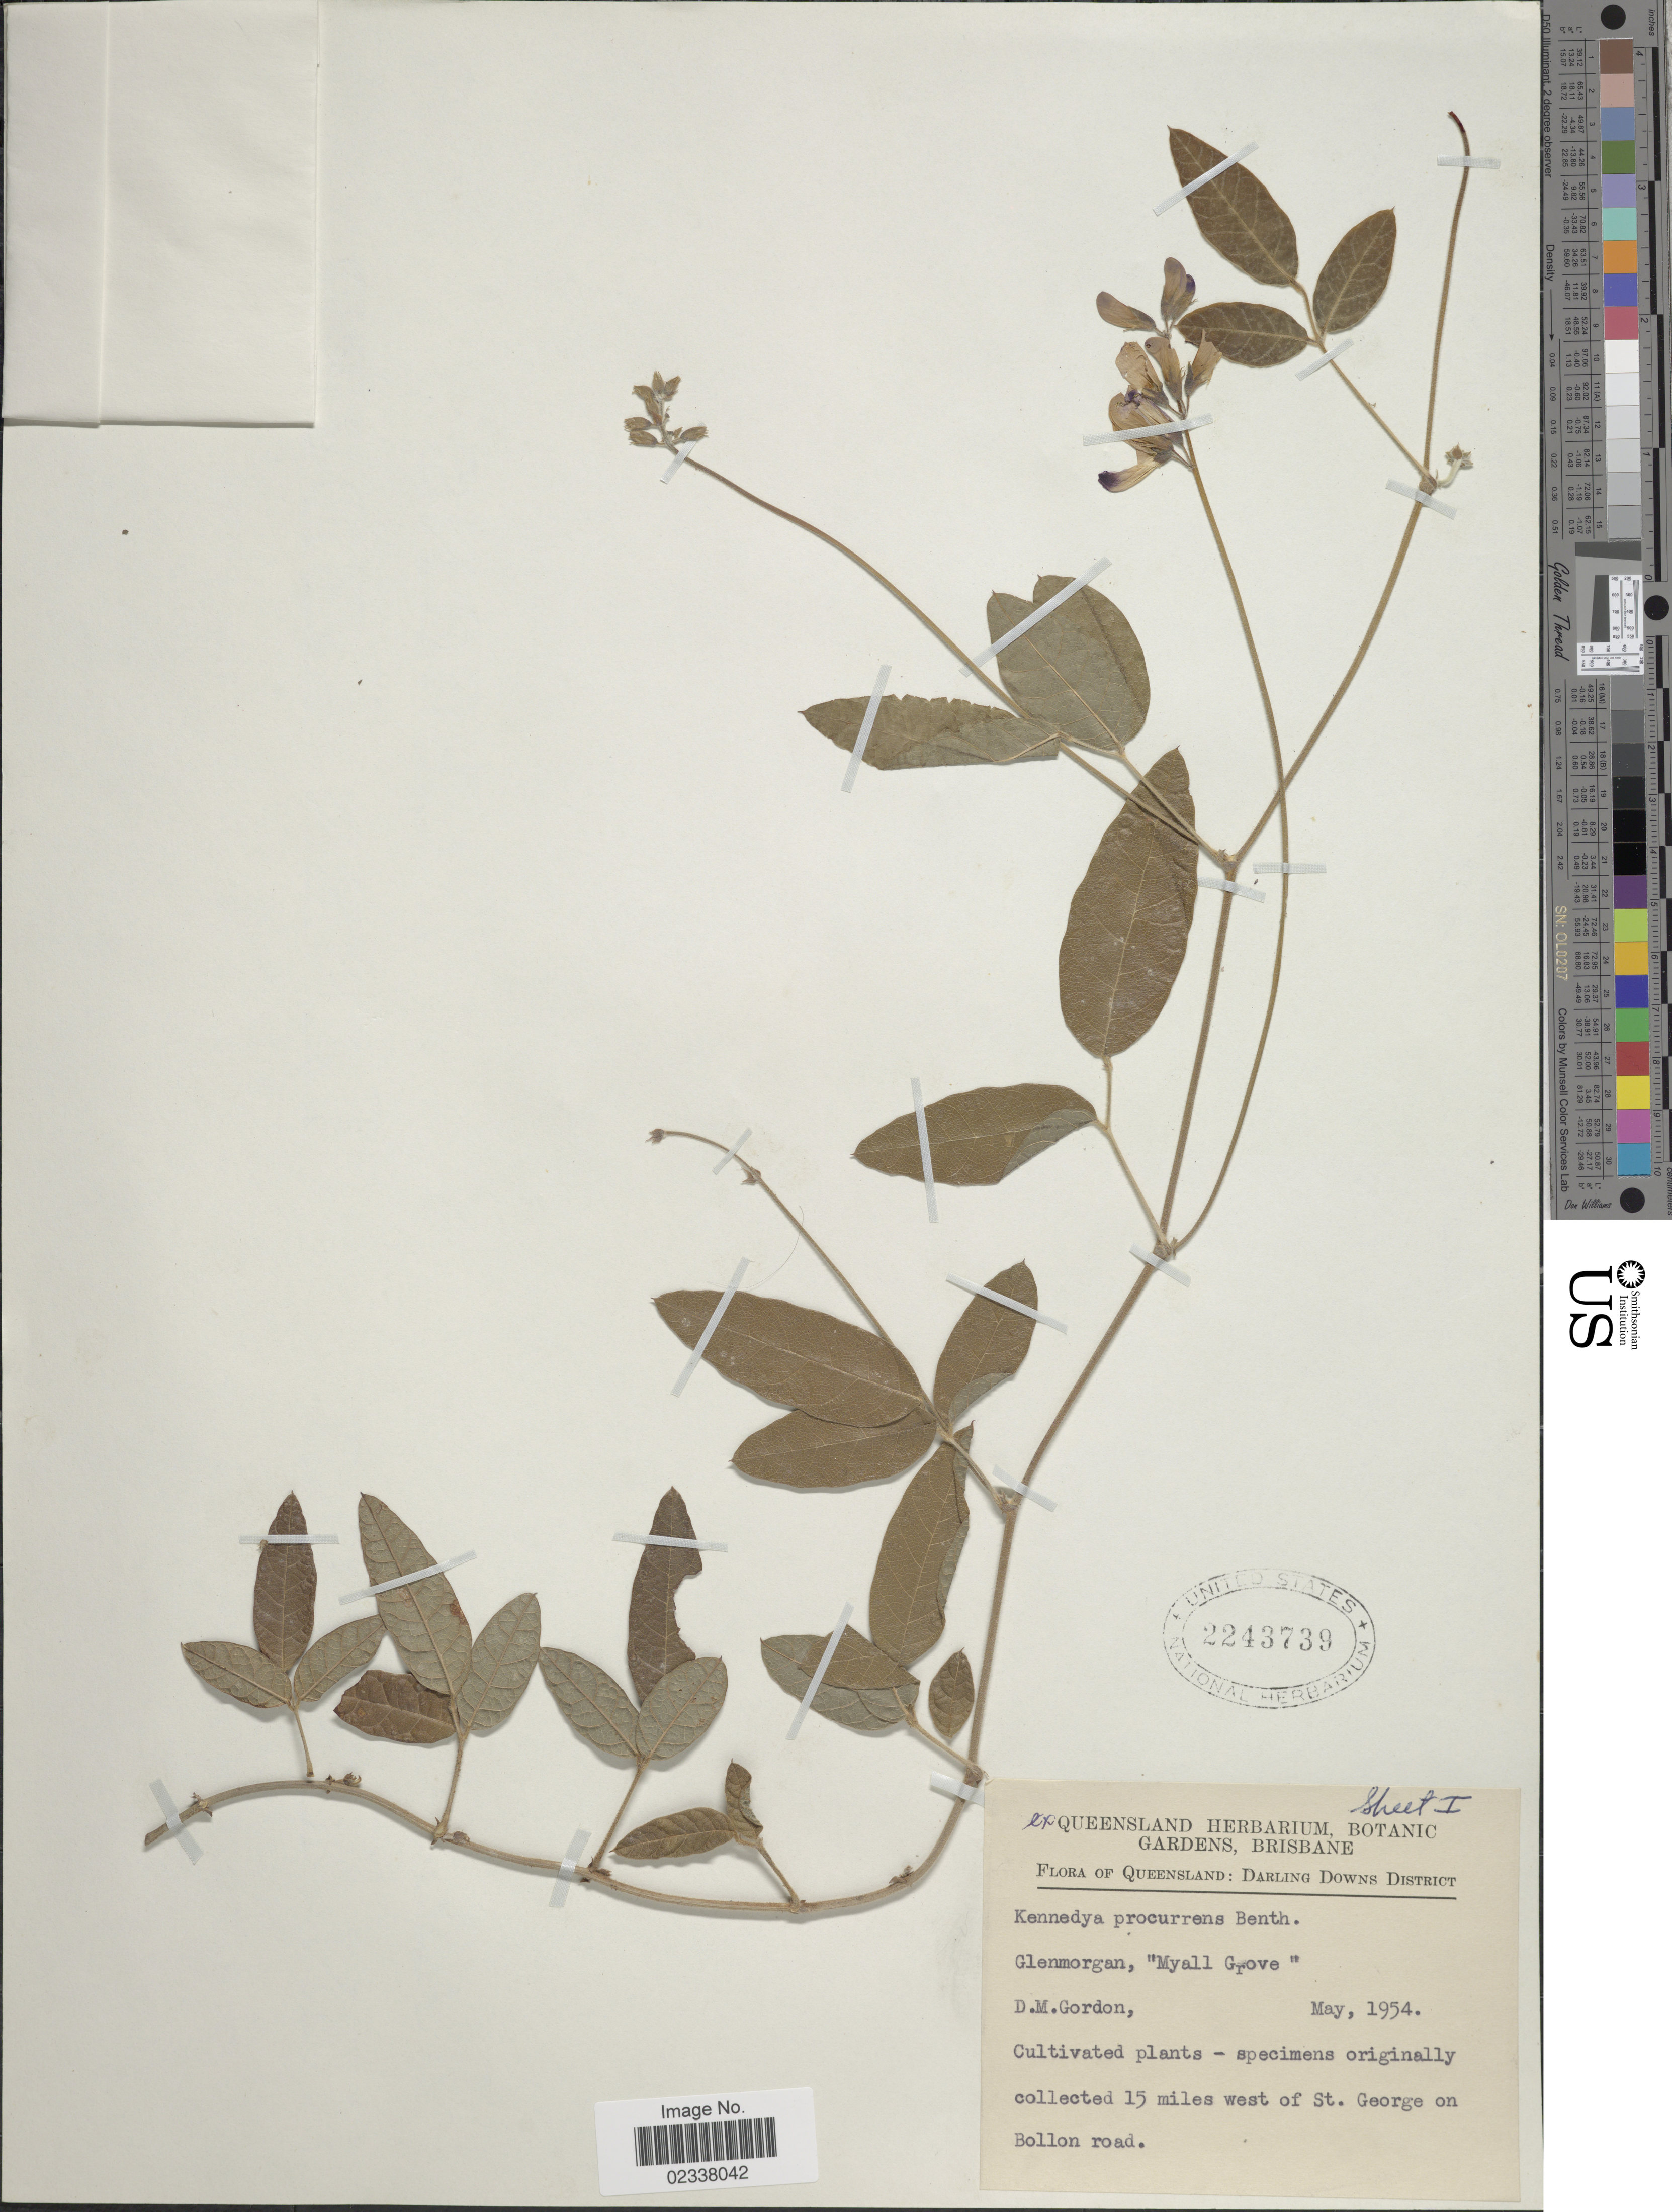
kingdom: Plantae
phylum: Tracheophyta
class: Magnoliopsida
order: Fabales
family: Fabaceae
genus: Kennedia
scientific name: Kennedia procurrens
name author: Benth.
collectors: D. Gordon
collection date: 1954-05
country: Australia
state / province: Queensland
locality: Darling Downs District, 15 miles west of St George on Bollon road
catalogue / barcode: US 2243739